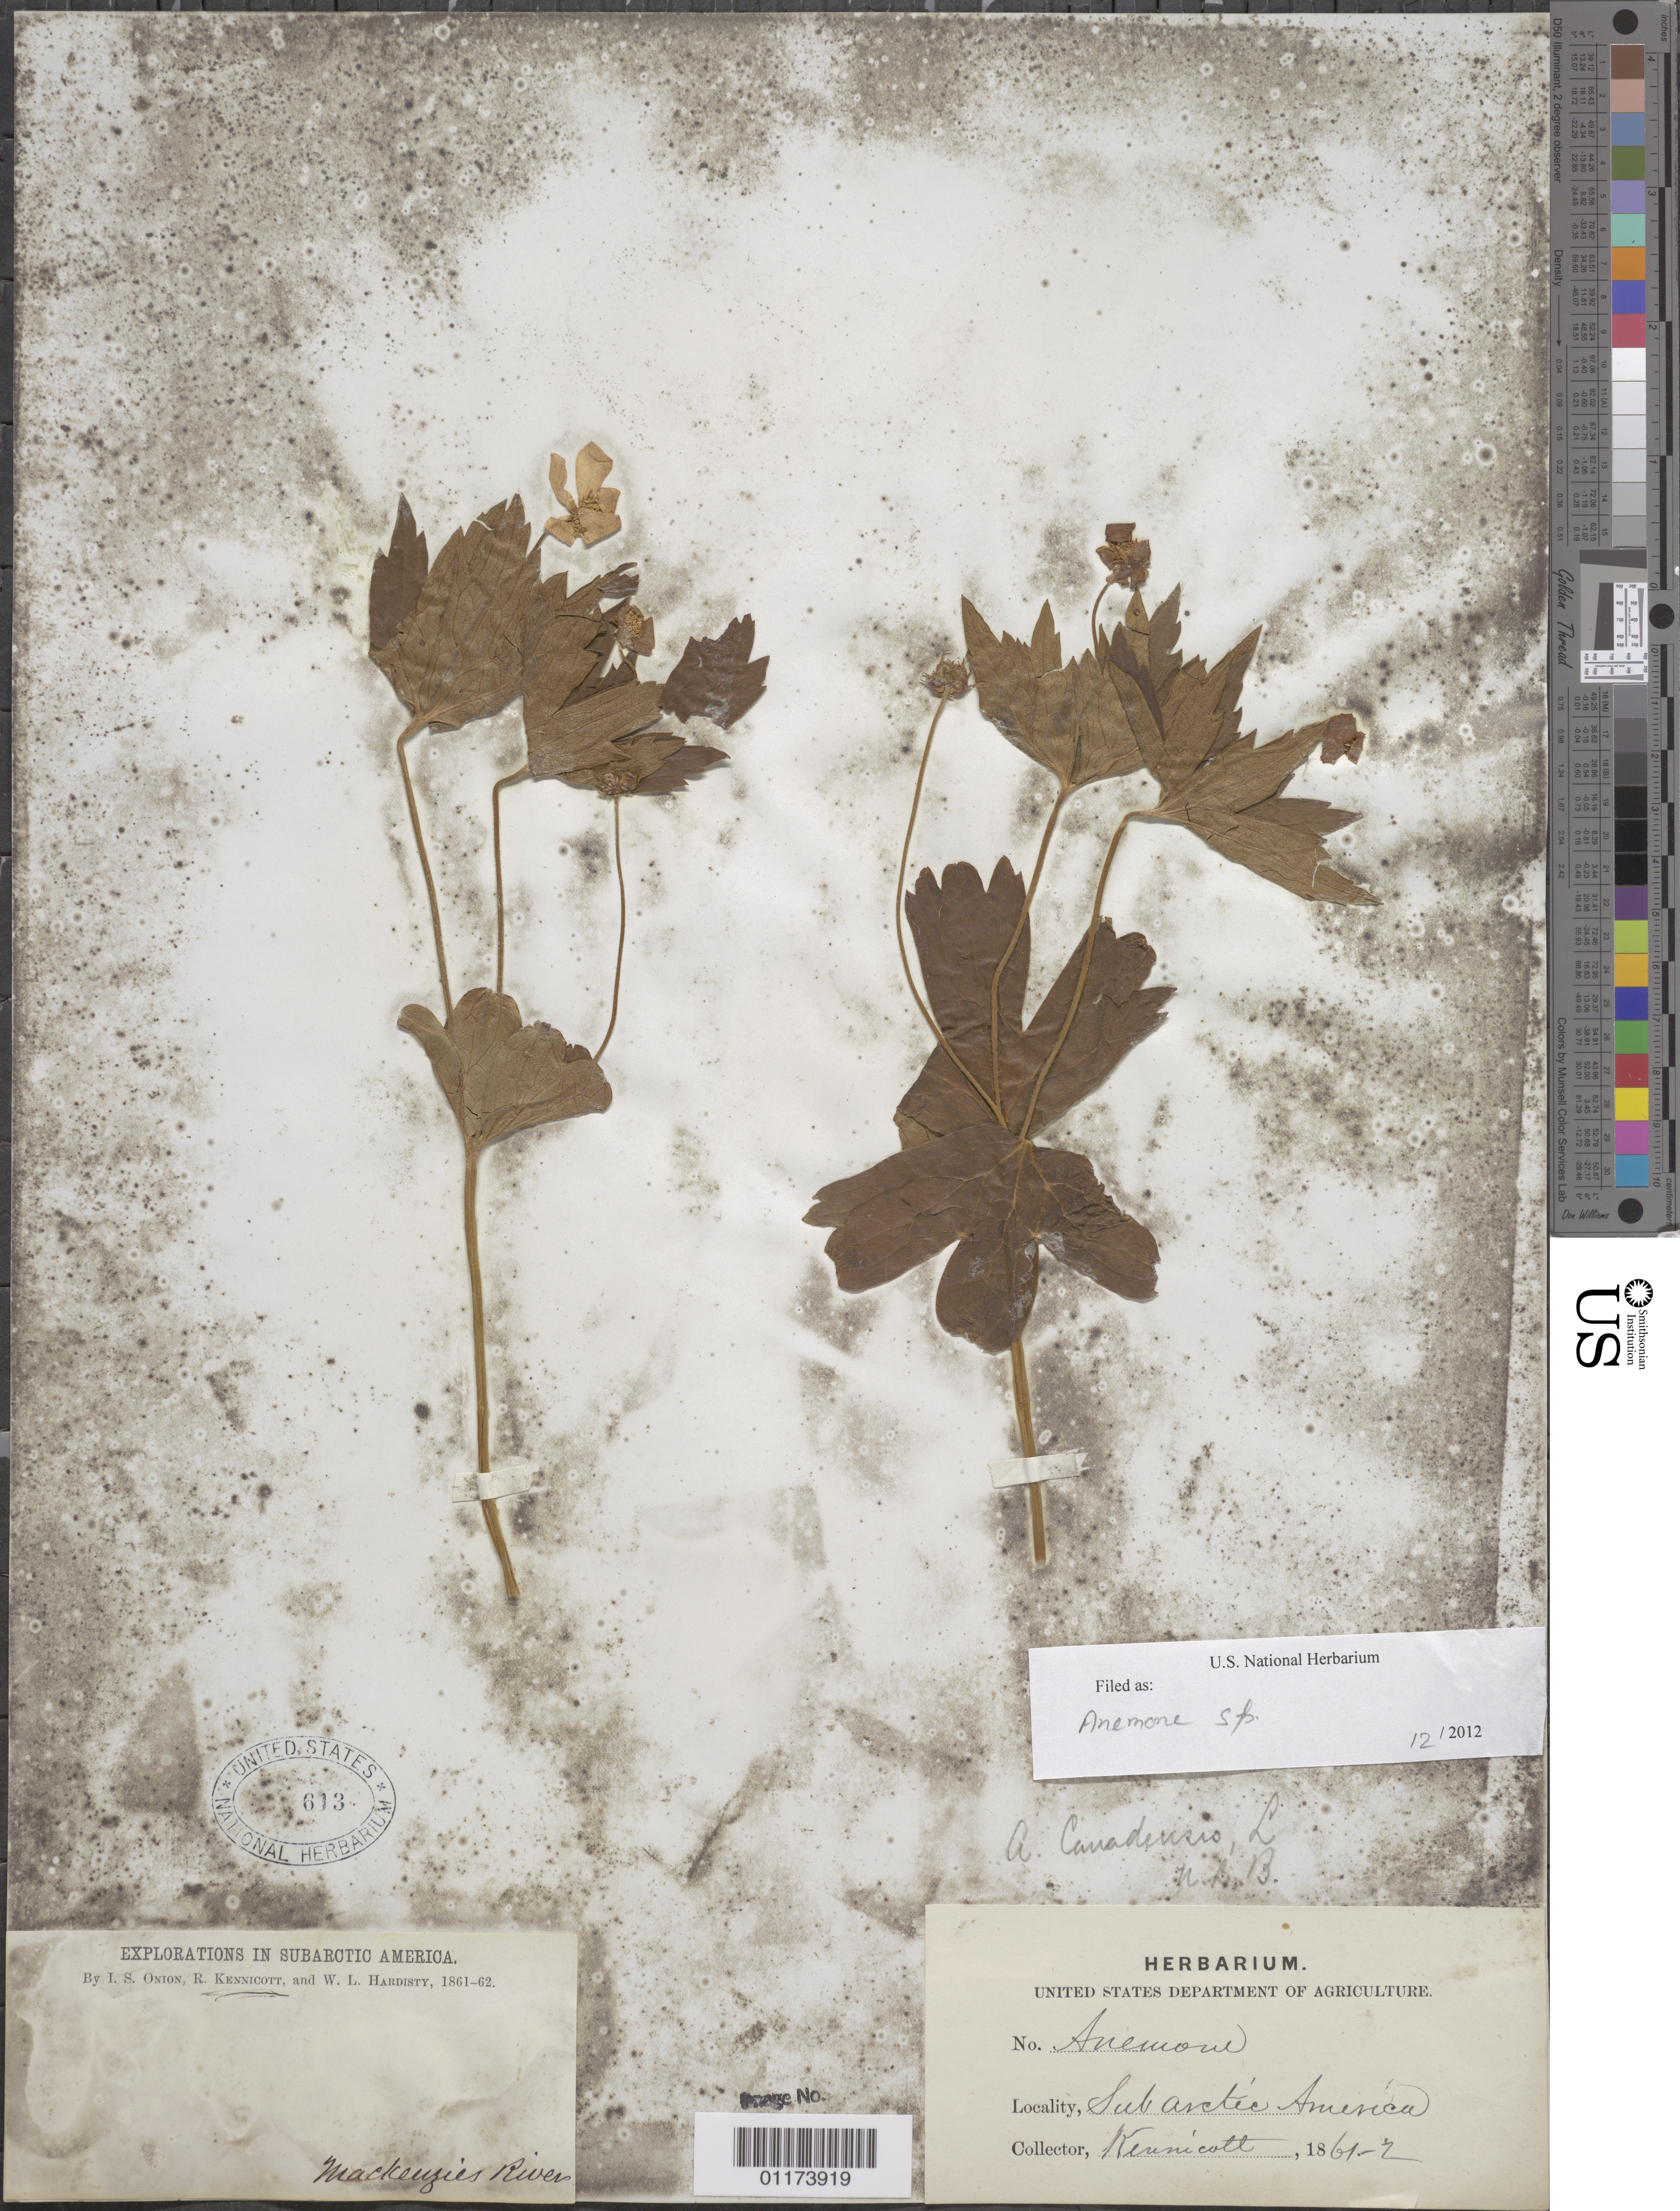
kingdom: Plantae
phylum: Tracheophyta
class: Magnoliopsida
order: Ranunculales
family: Ranunculaceae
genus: Anemone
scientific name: Anemone sp.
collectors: R. Kennicott, I. Onion & W. Hardisty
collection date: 1861/1862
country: Canada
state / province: Northwest Territories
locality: Mackenzie River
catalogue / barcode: US 613